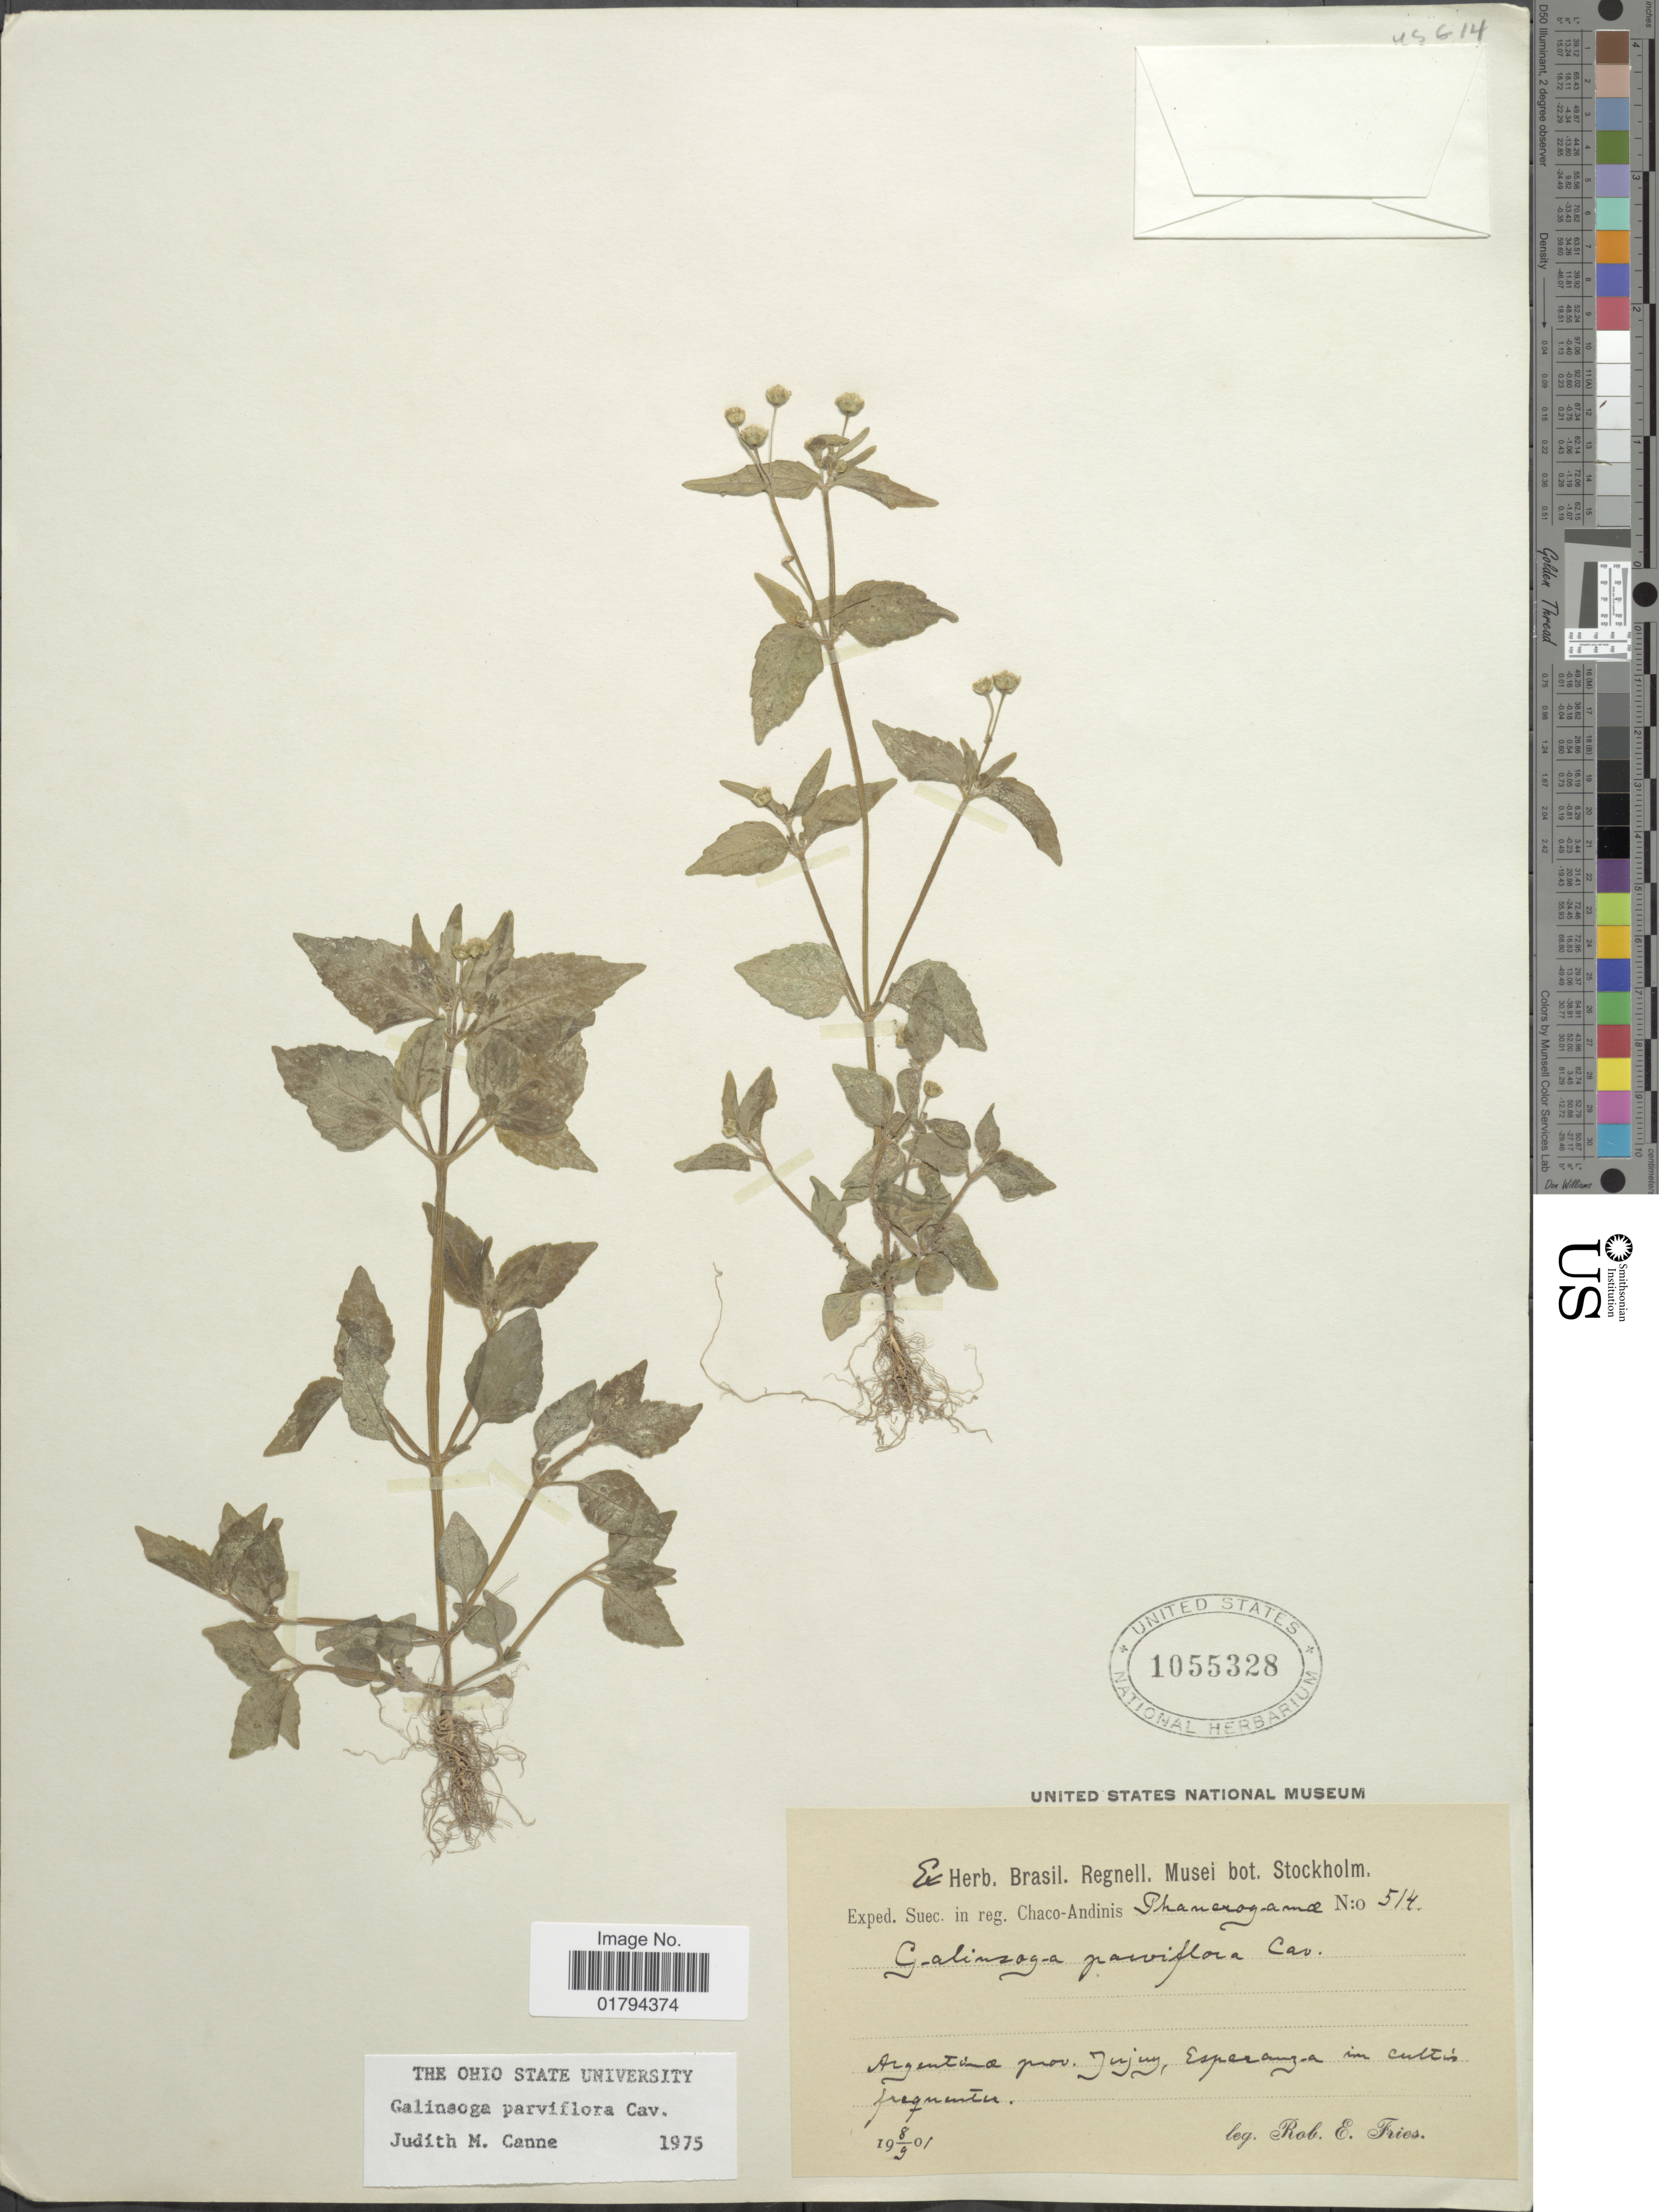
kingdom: Plantae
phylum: Tracheophyta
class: Magnoliopsida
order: Asterales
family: Asteraceae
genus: Galinsoga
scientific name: Galinsoga parviflora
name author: Cav.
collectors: R. E. Fries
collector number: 514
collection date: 1901-09-08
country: Argentina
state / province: Jujuy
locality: In reg. Chaco-Andinis Phamerogama, Esperanga in cultis frequente.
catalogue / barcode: US 1055328